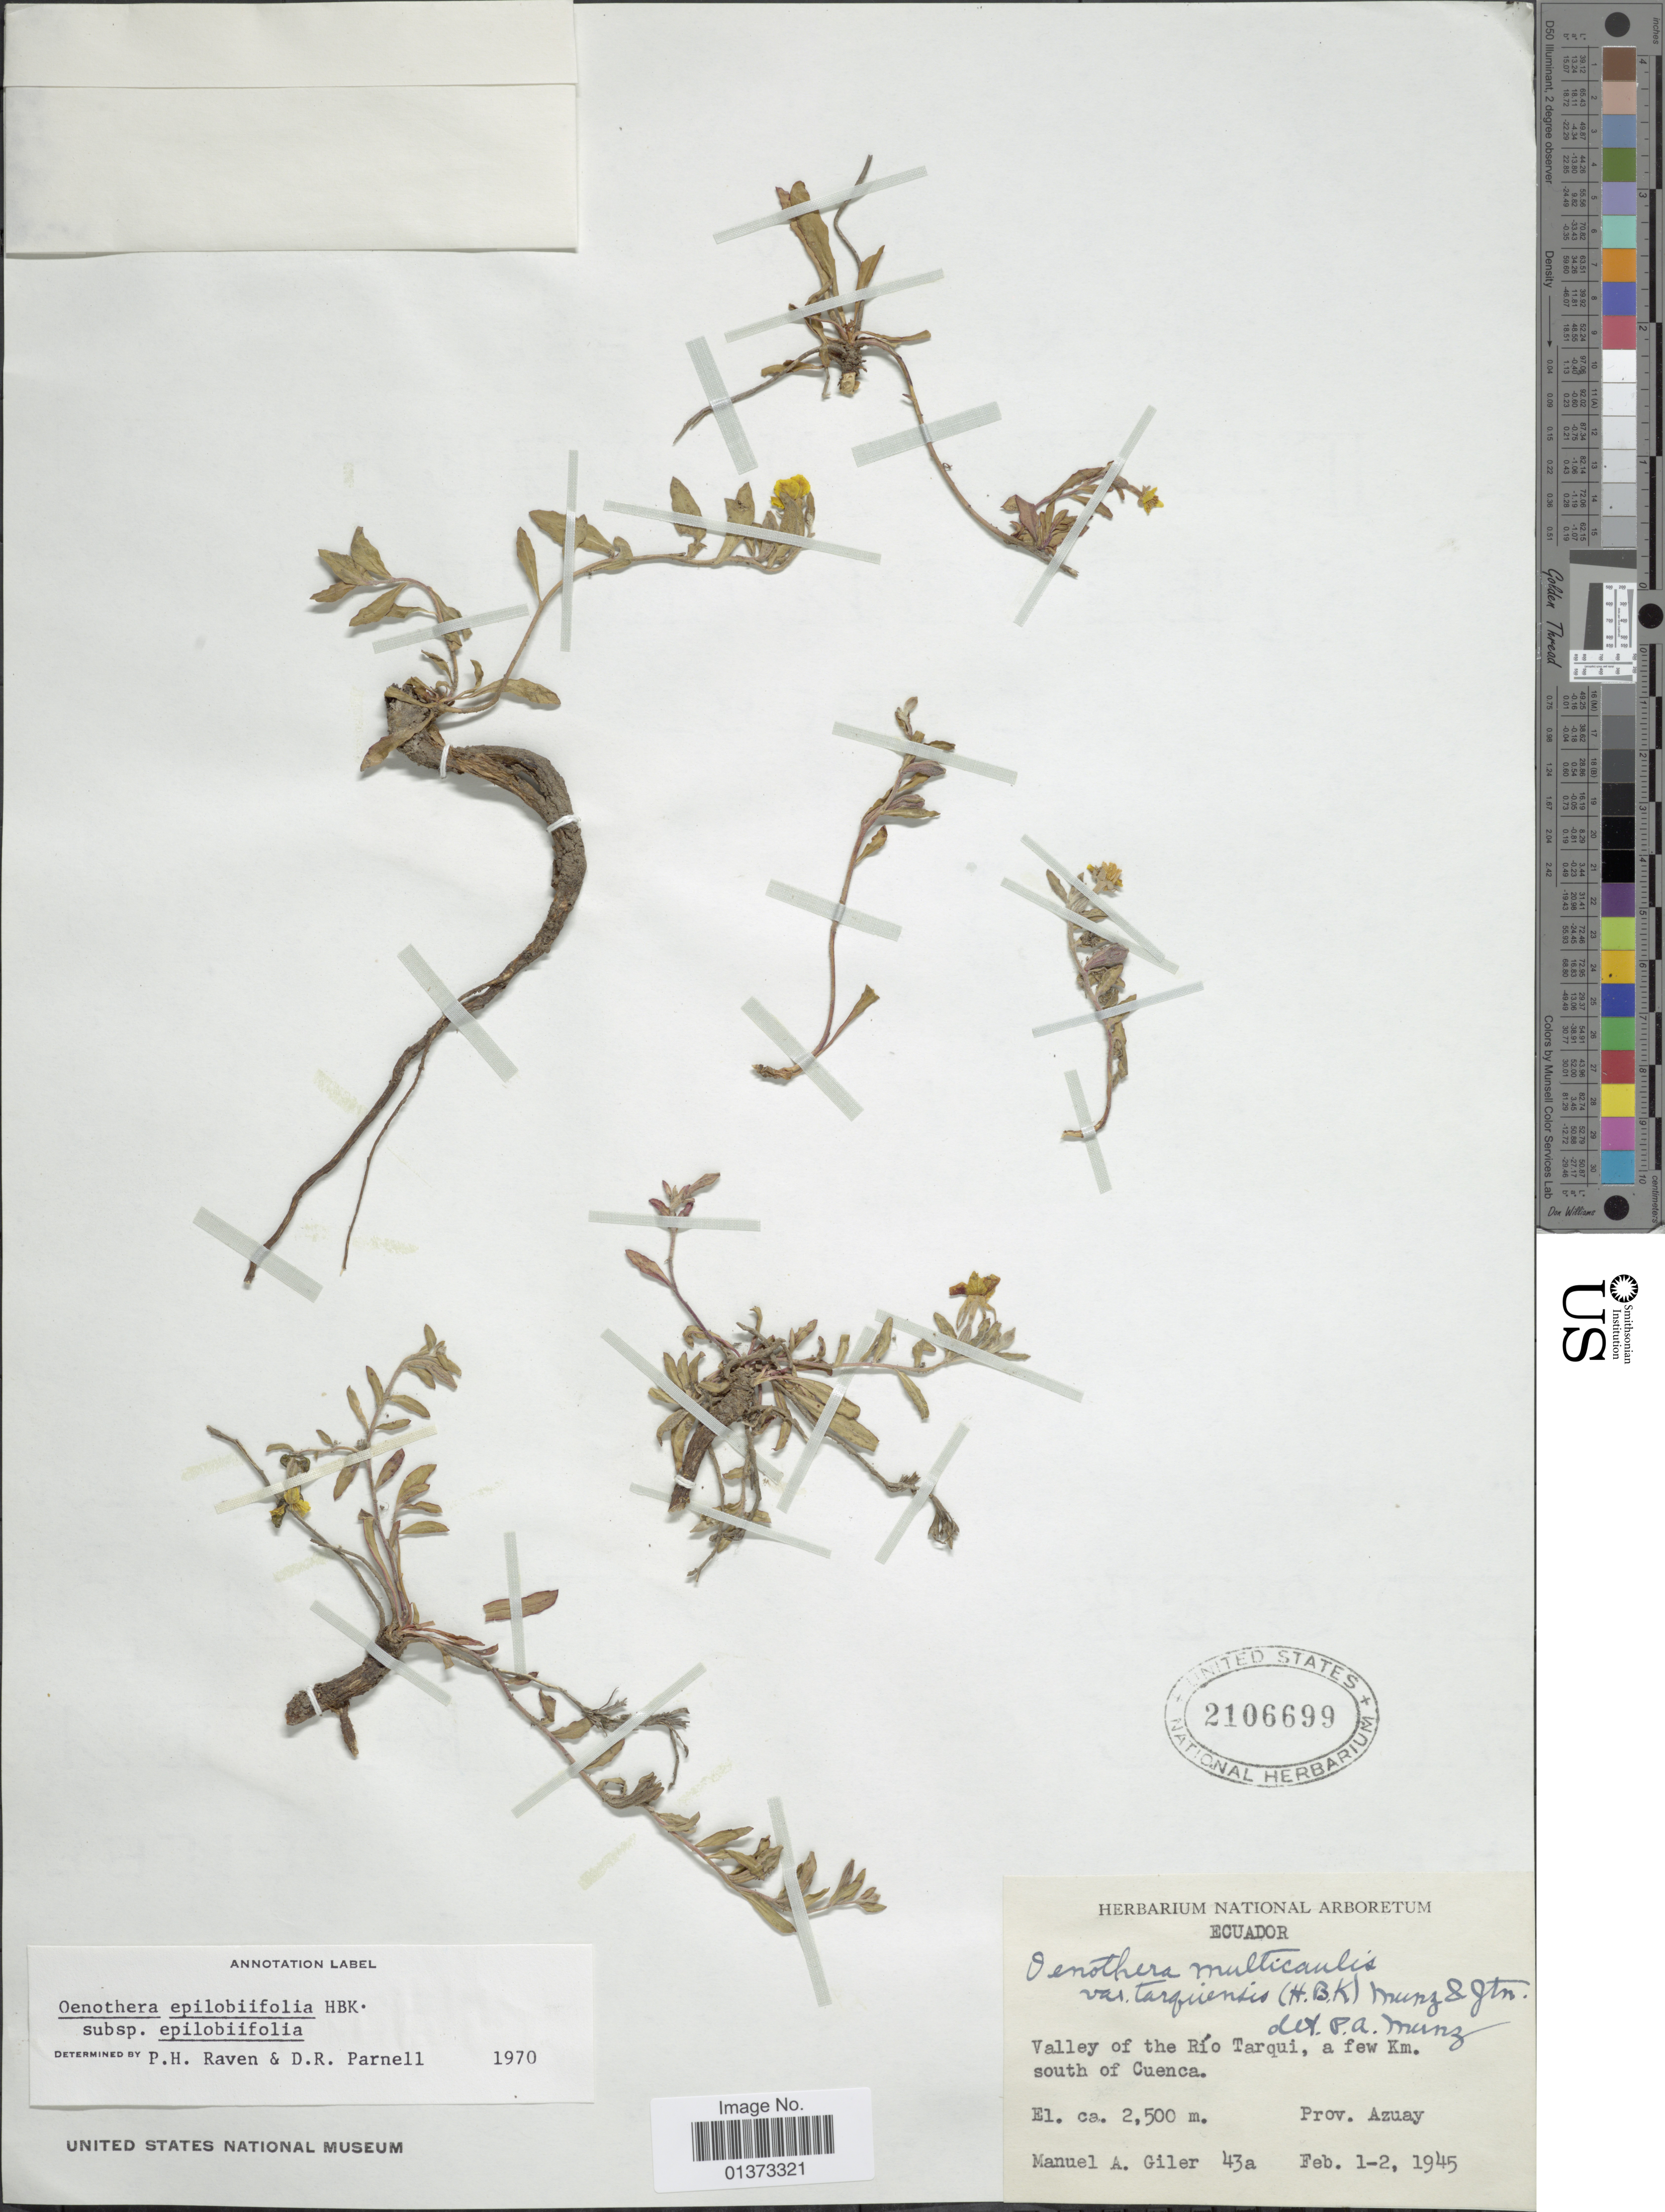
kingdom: Plantae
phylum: Tracheophyta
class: Magnoliopsida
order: Myrtales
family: Onagraceae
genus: Oenothera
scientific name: Oenothera epilobiifolia subsp. epilobiifolia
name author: Kunth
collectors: M. Gíler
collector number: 43a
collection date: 1945-02-01/1945-02-02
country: Ecuador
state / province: Azuay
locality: Valley of the Río Tarqui, a few Km. south of Cuenca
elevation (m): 2500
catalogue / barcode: US 2106699